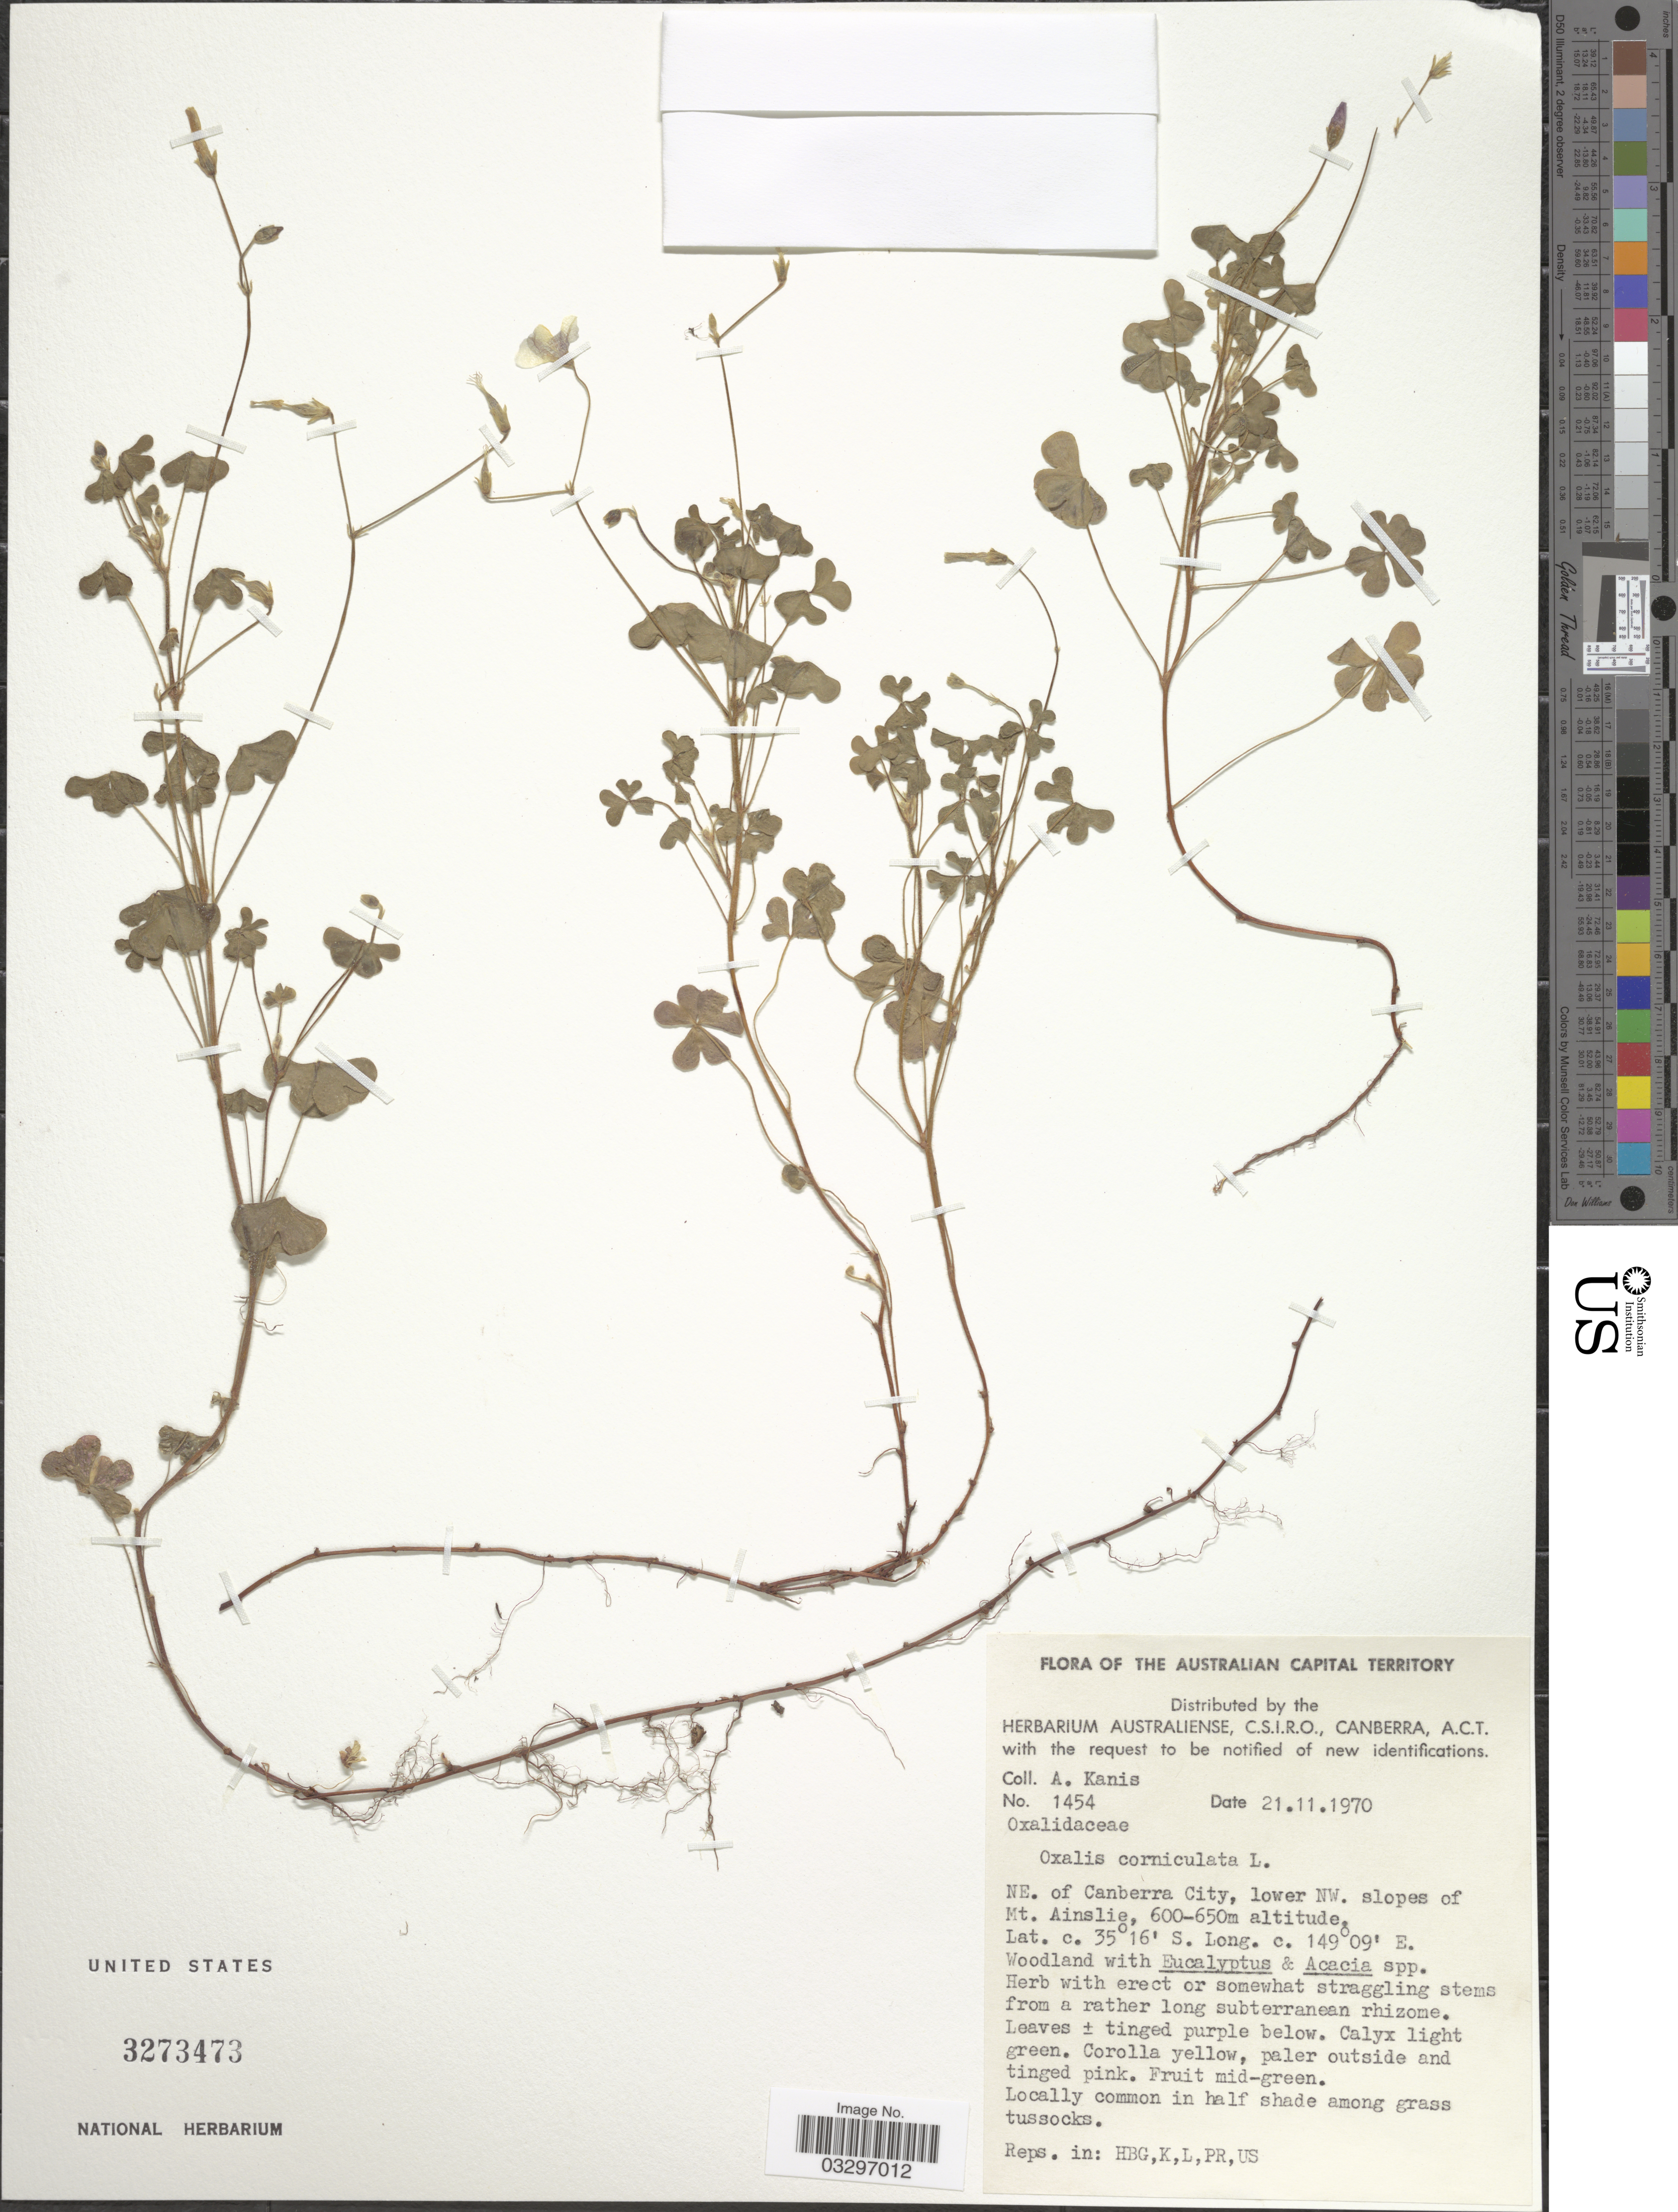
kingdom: Plantae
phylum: Tracheophyta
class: Magnoliopsida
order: Oxalidales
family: Oxalidaceae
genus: Oxalis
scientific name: Oxalis corniculata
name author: L.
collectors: A. Kanis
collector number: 1454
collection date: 1970-11-21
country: Australia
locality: The Australian Capital Territory, NE. of Canberra City, lower NW. slopes of Mt. Ainslie.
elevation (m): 600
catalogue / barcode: US 3273473